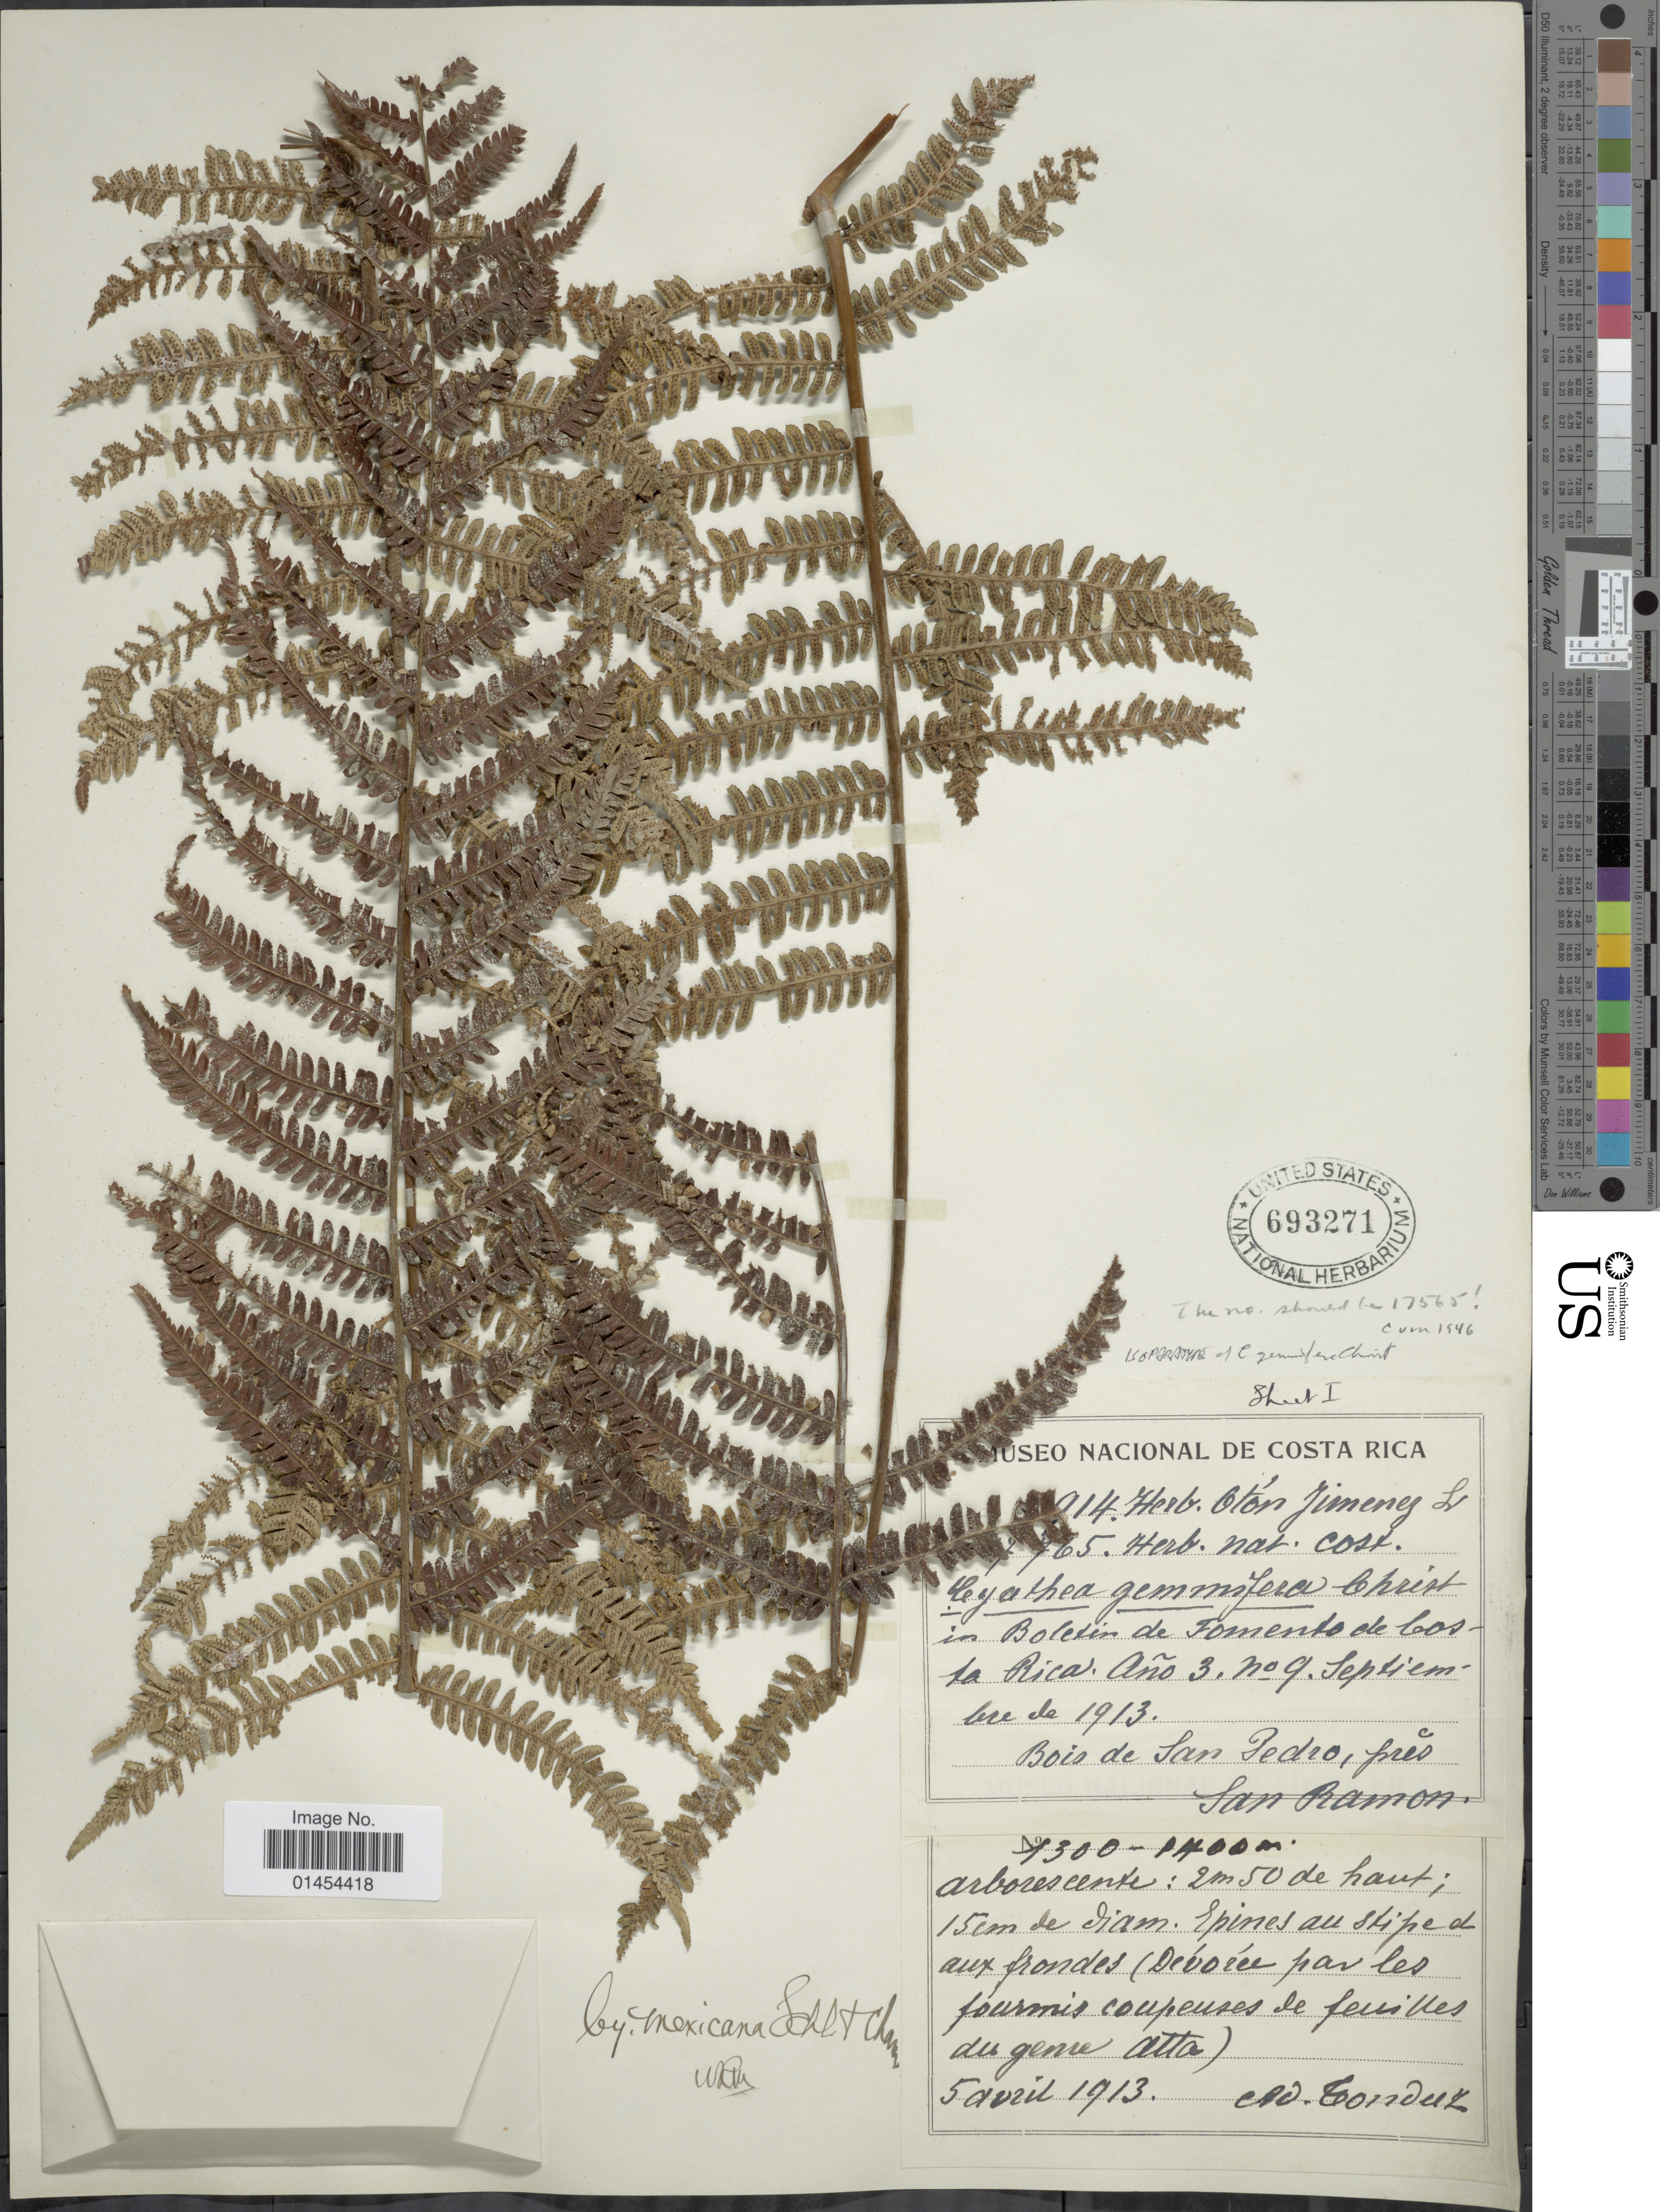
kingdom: Plantae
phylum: Tracheophyta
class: Polypodiopsida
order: Cyatheales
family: Cyatheaceae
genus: Alsophila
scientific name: Alsophila firma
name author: (Baker) D.S. Conant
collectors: A. Tonduz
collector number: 914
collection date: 1913-04-05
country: Costa Rica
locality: Bois de San Pedro, près San Ramon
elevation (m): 1300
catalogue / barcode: US 693271